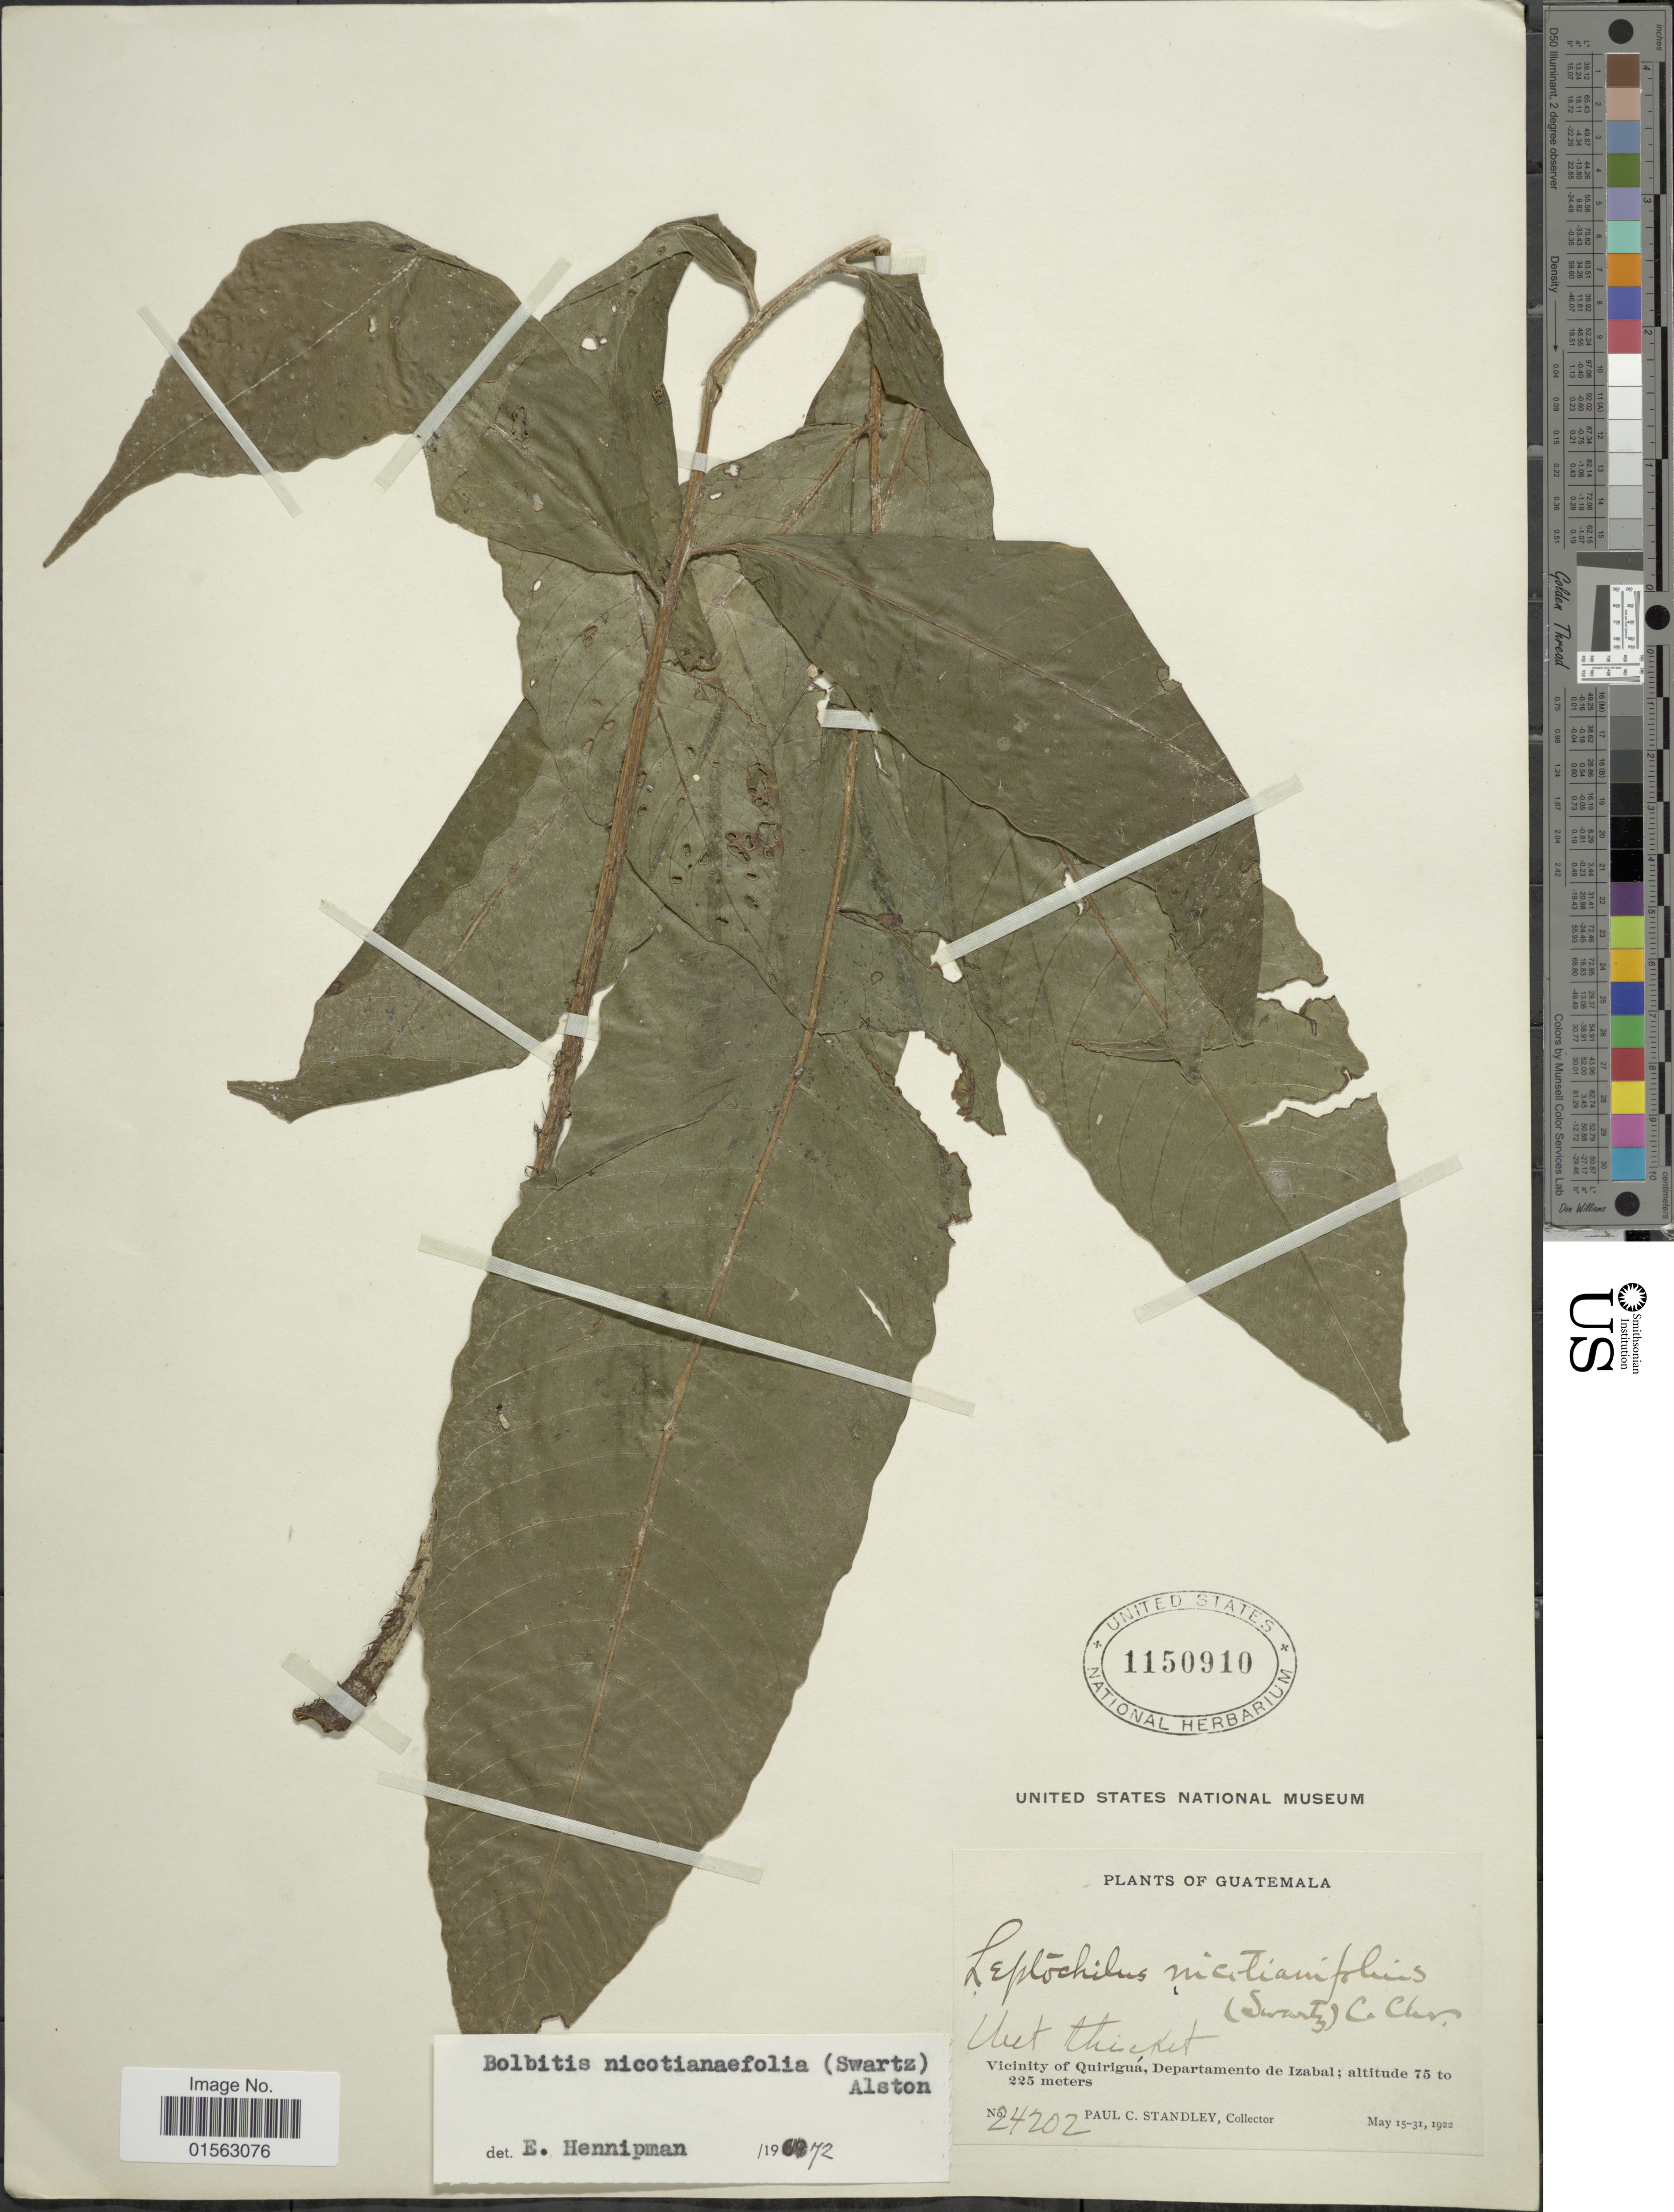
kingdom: Plantae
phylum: Tracheophyta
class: Polypodiopsida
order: Polypodiales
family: Dryopteridaceae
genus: Mickelia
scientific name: Mickelia nicotianifolia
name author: (Sw.) R.C. Moran et al.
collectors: P. C. Standley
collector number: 24202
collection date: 1922-05-15/1922-05-31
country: Guatemala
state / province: Izabal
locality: Guatemala, Vicinity of Quiriguá, Departamento de Izabal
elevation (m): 75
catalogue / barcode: US 1150910